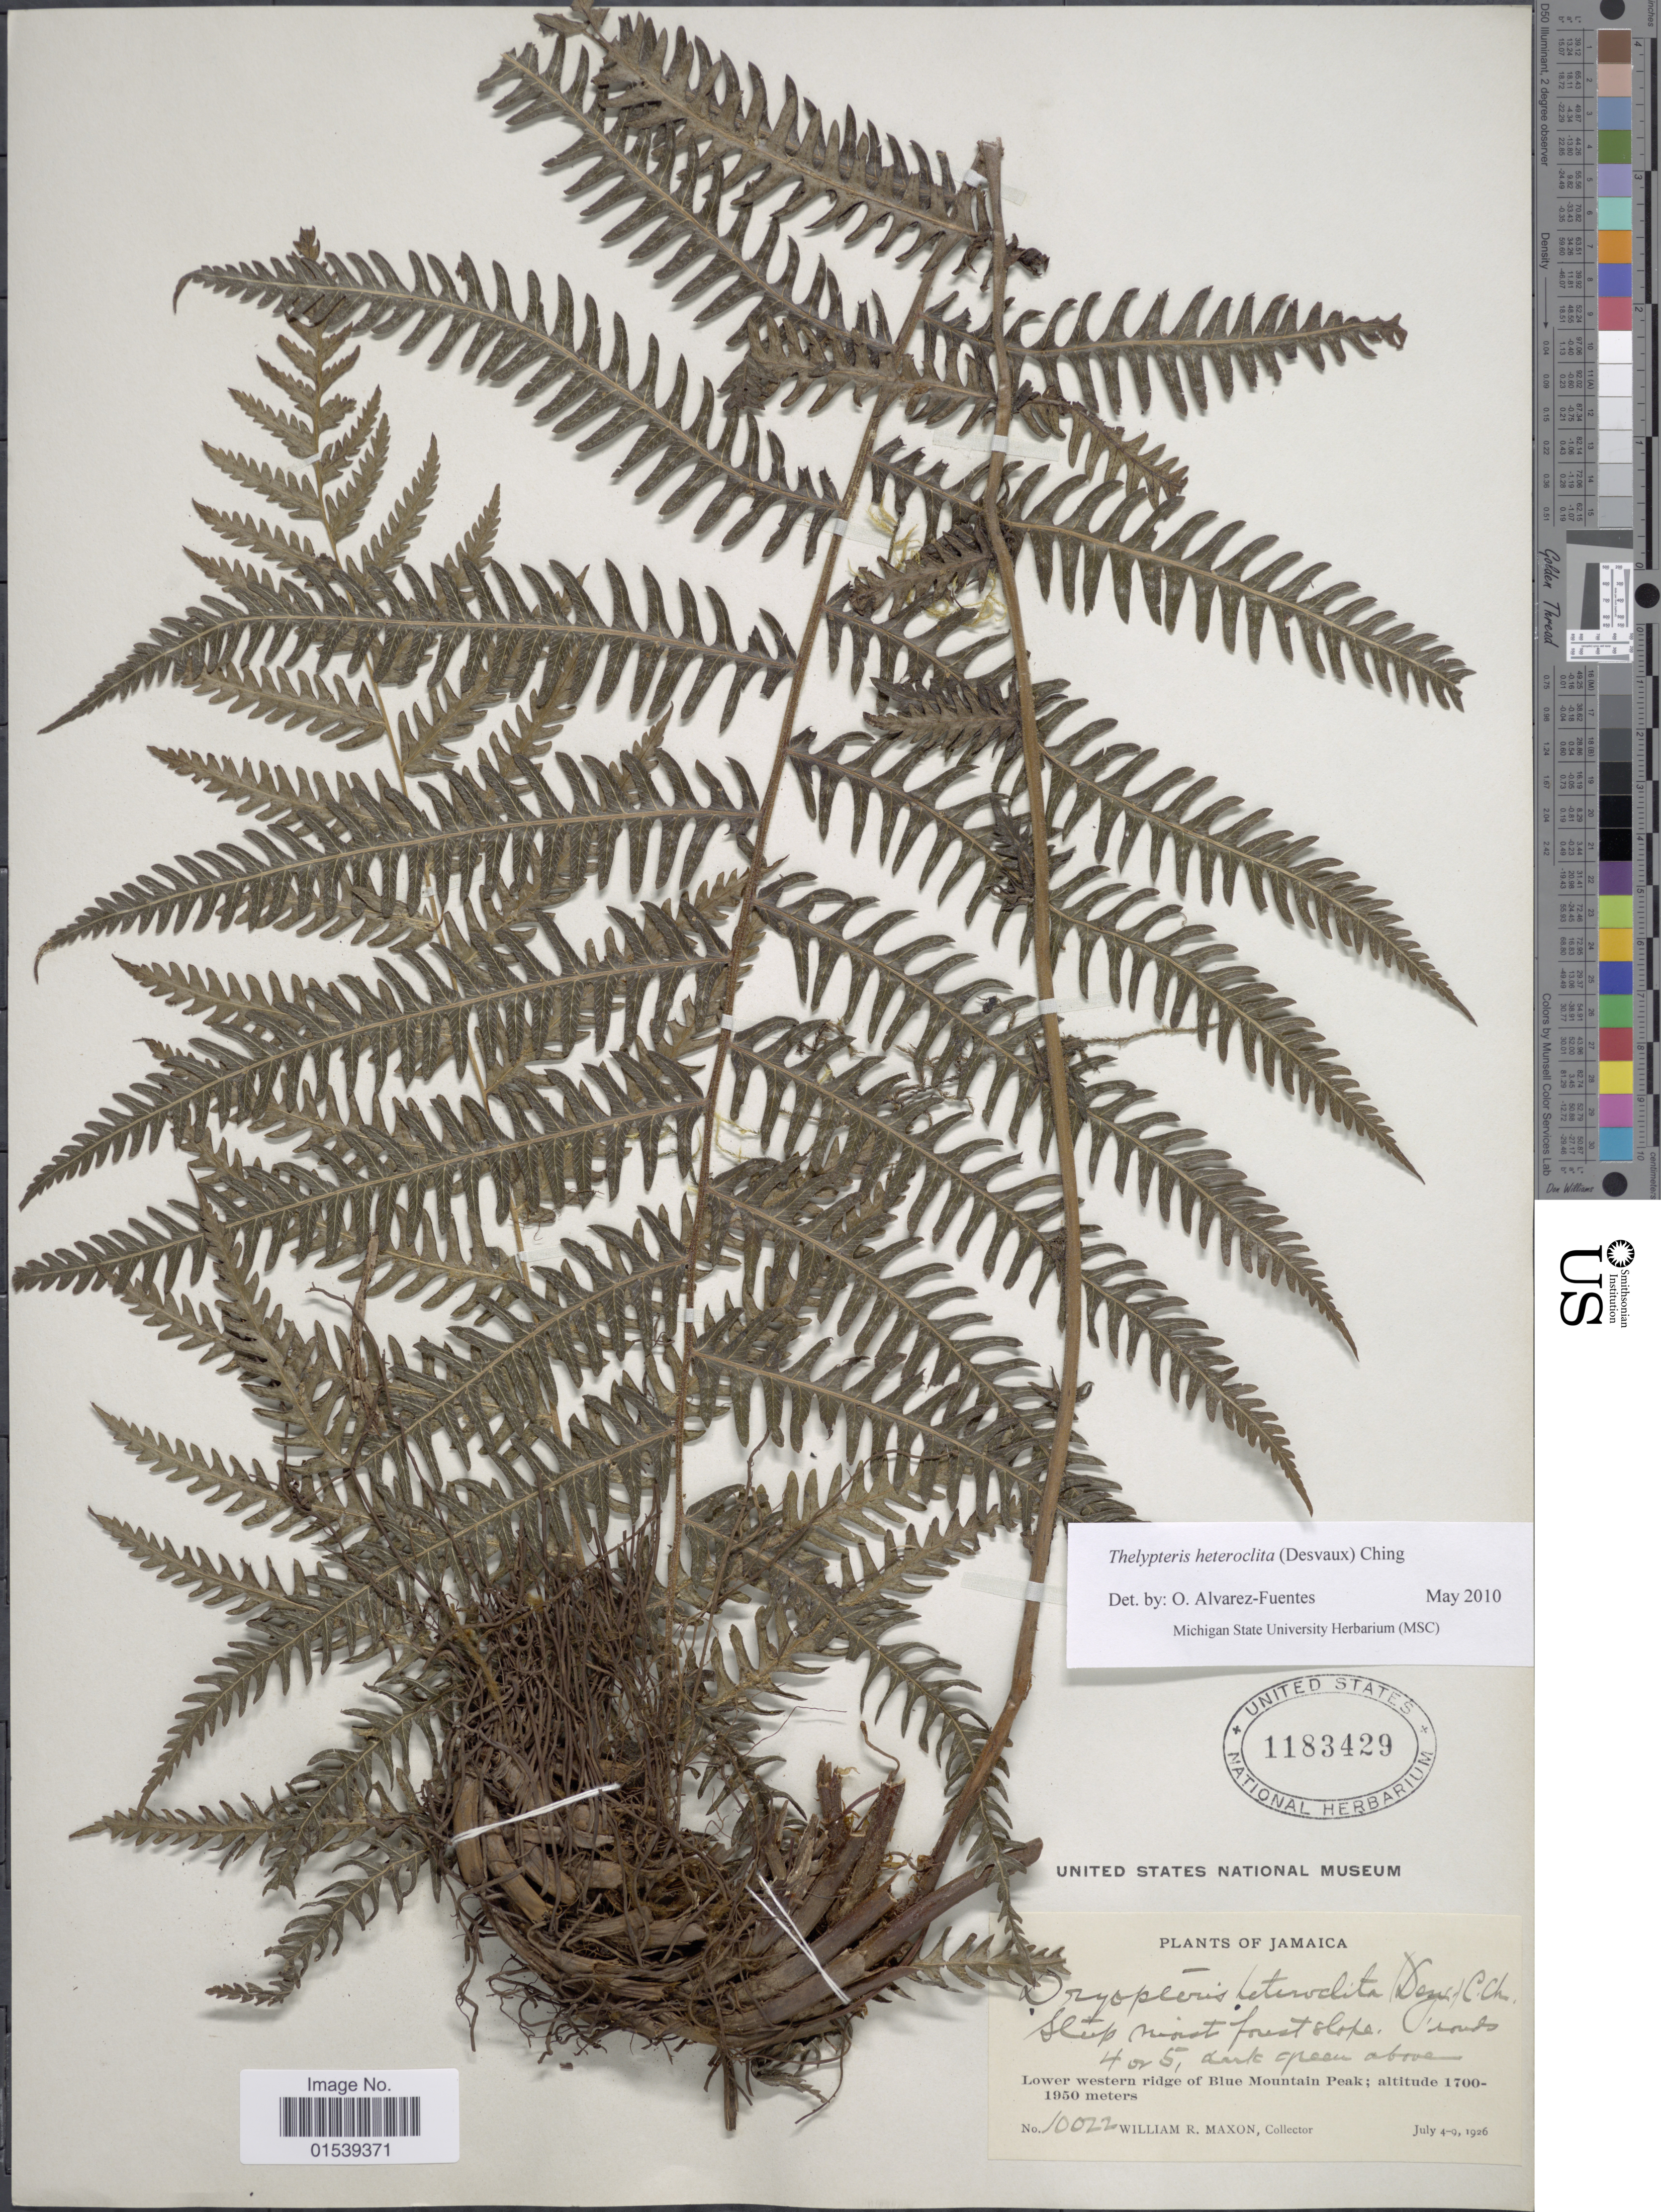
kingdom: Plantae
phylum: Tracheophyta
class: Polypodiopsida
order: Polypodiales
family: Thelypteridaceae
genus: Amauropelta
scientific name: Amauropelta heteroclita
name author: (Desv.) Pic. Serm.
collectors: W. R. Maxon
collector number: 10022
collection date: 1926-07-04/1926-07-09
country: Jamaica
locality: Lower western ridge of Blue Mountain Peak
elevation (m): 1700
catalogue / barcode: US 1183429